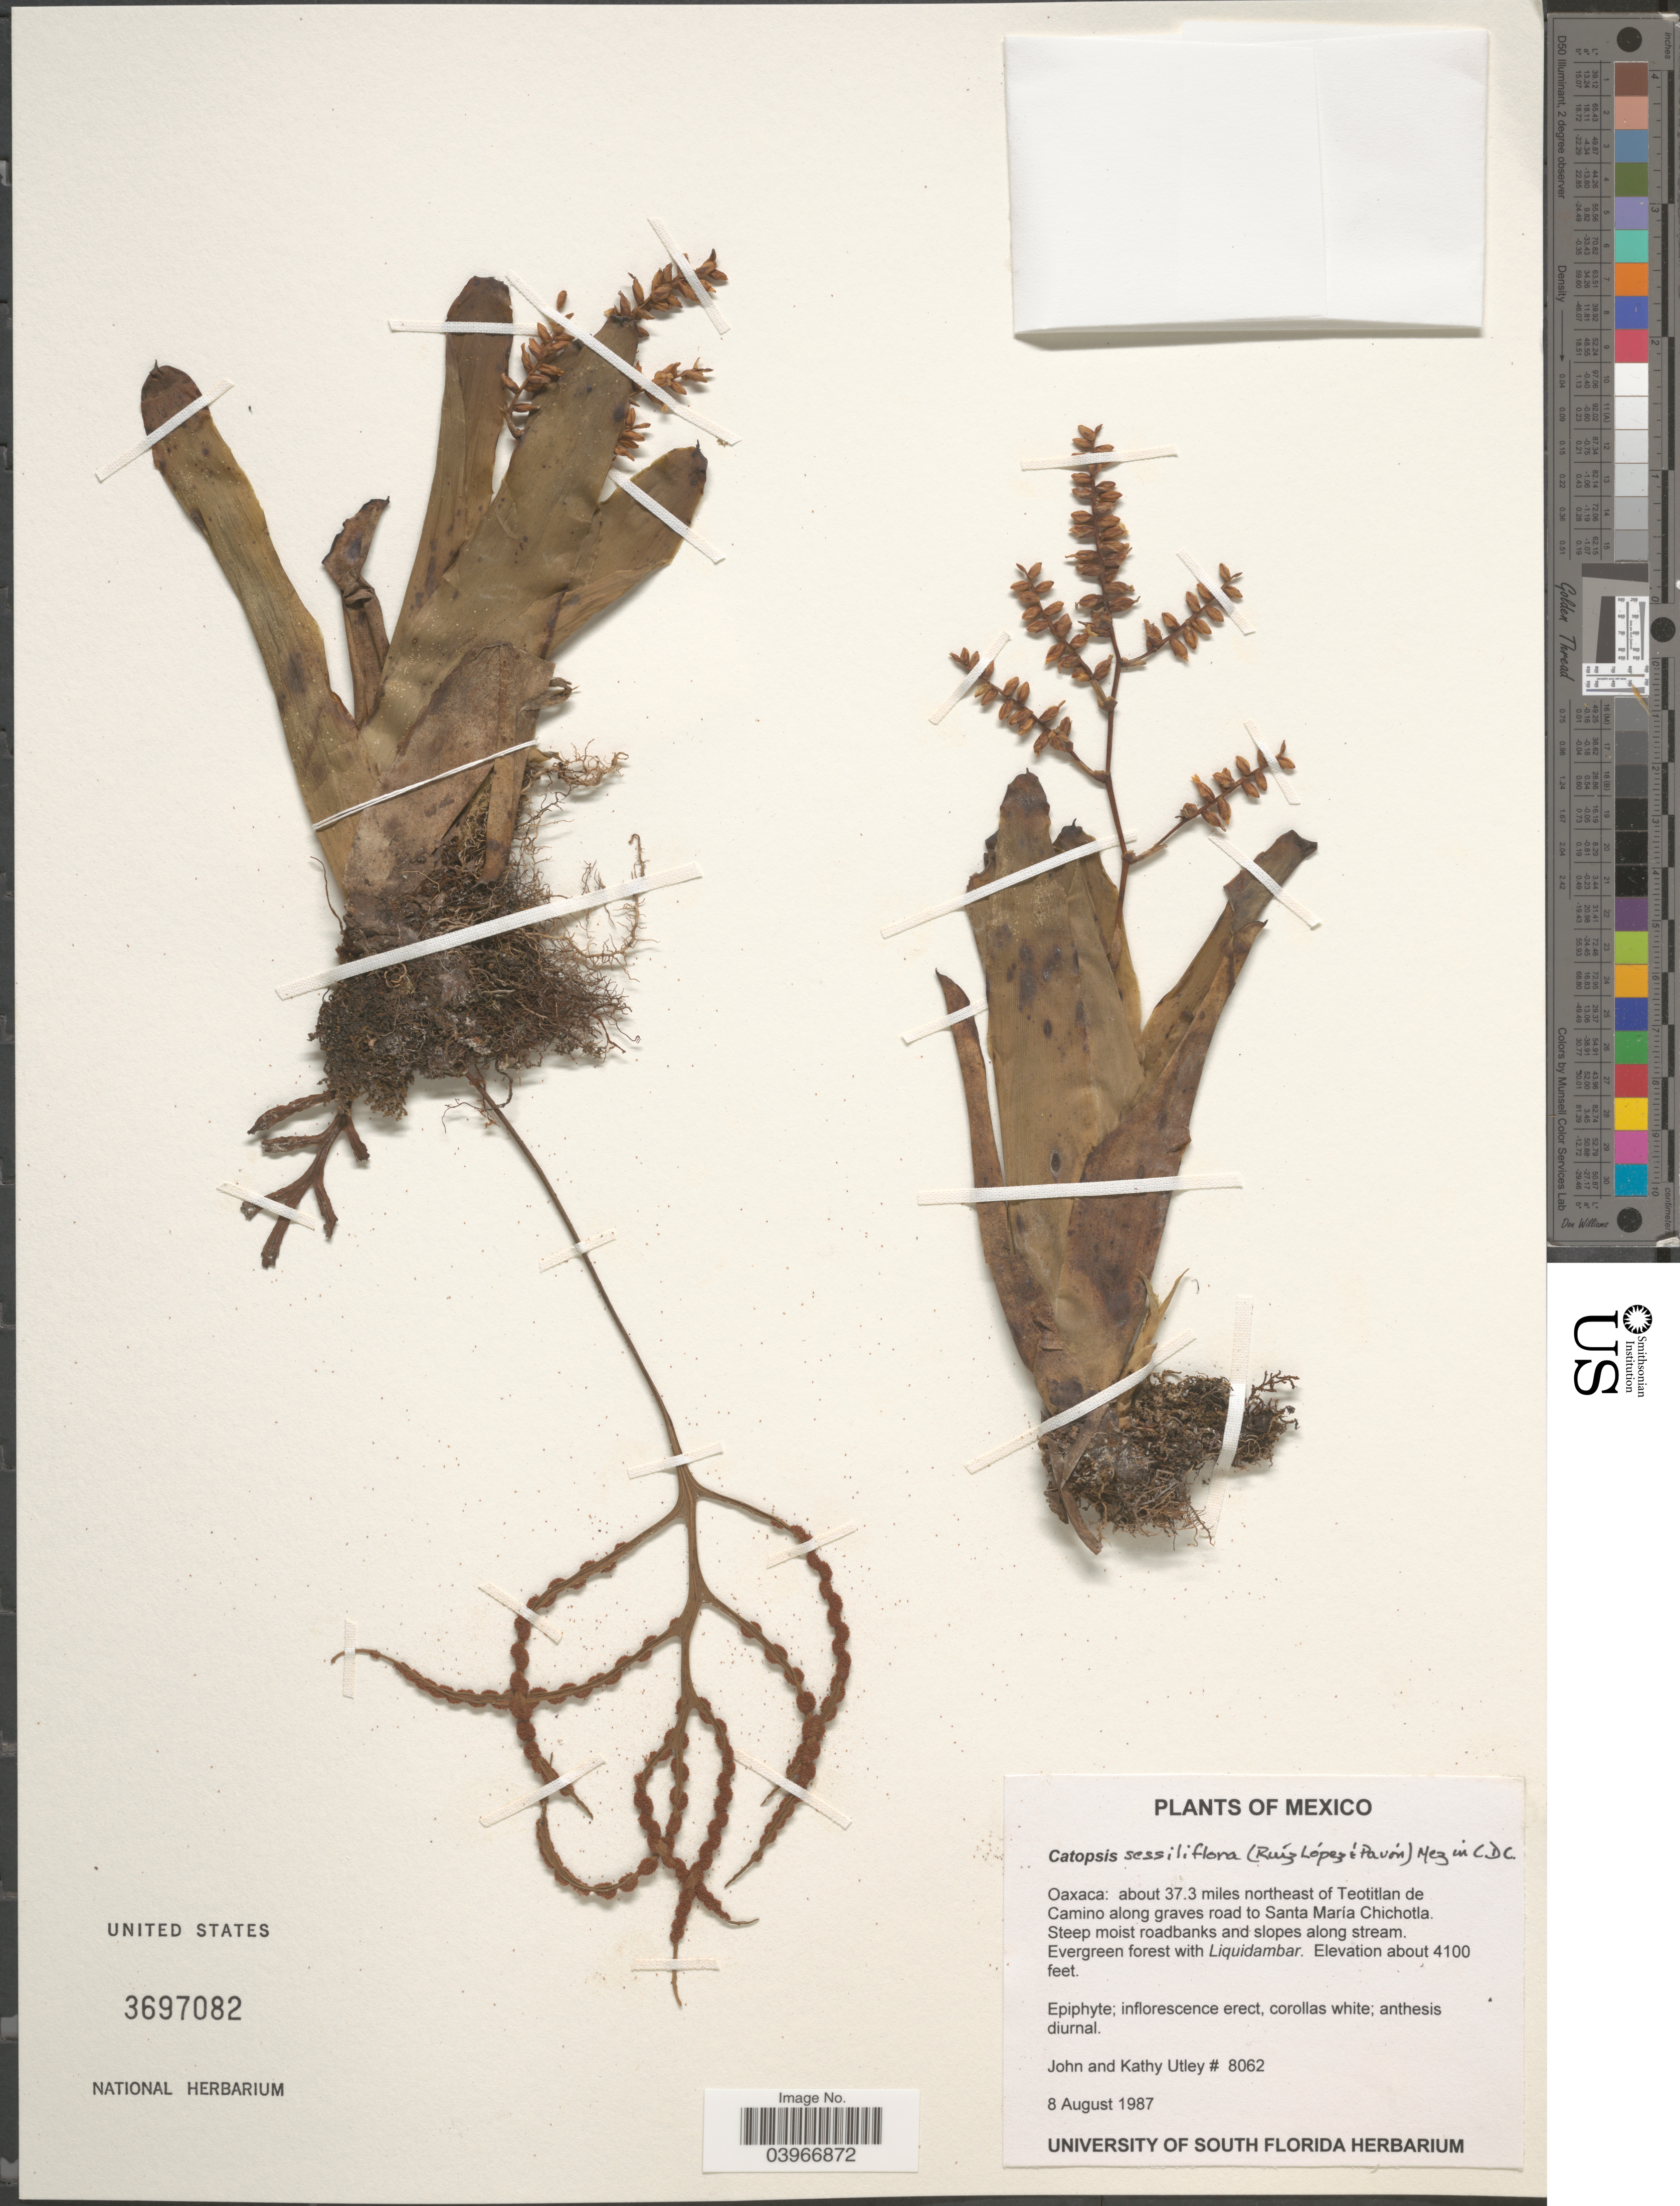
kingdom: Plantae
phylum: Tracheophyta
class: Liliopsida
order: Poales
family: Bromeliaceae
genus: Catopsis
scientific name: Catopsis sessiliflora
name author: (Ruiz & Pav.) Mez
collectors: J. F. Utley & K. Burt-Utley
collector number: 8062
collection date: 1987-08-08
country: Mexico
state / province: Oaxaca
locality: About 37.3 miles northeast of Teotitlan de Camino along graves road to Santa María Chichotla.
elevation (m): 1250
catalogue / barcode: US 3697082